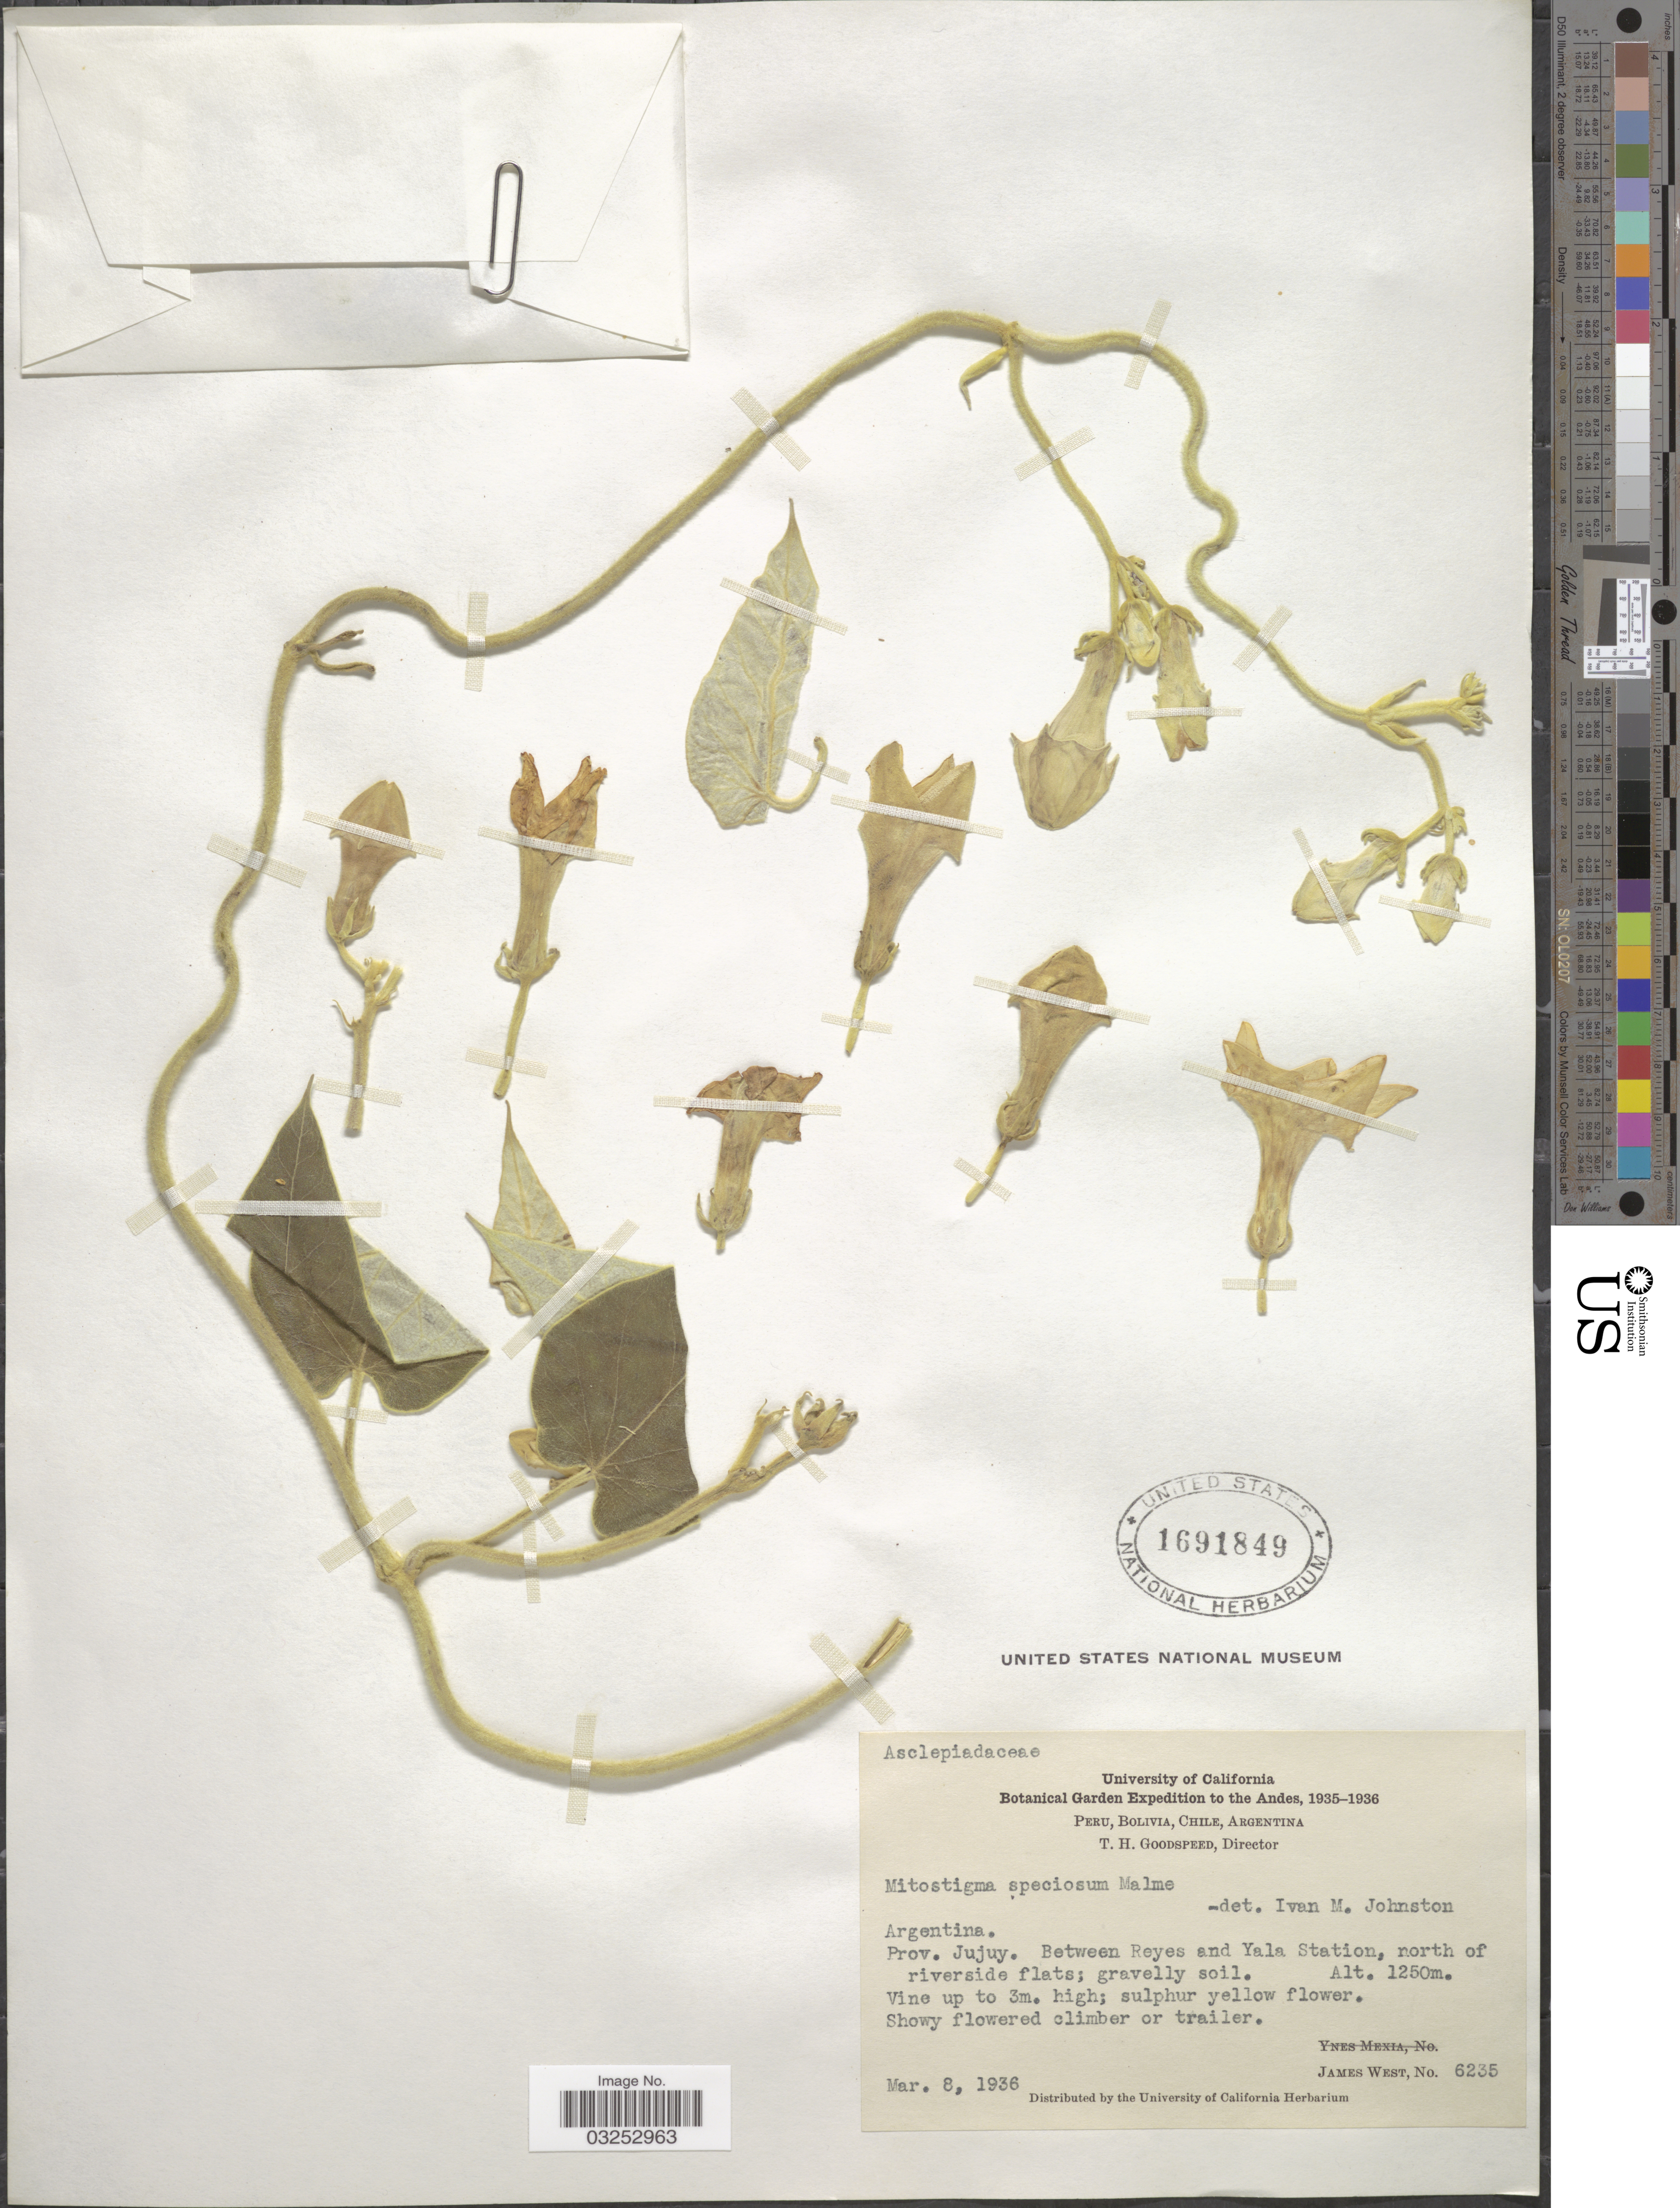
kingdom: Plantae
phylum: Tracheophyta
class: Magnoliopsida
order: Gentianales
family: Apocynaceae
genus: Mitostigma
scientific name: Mitostigma speciosum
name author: Malme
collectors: J. West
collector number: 6235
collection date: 1936-03-08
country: Argentina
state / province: Jujuy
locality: The Andes, Prov. Jujuy, Between Reyes and Yala Station, north of riverside flats.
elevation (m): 1250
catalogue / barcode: US 1691849